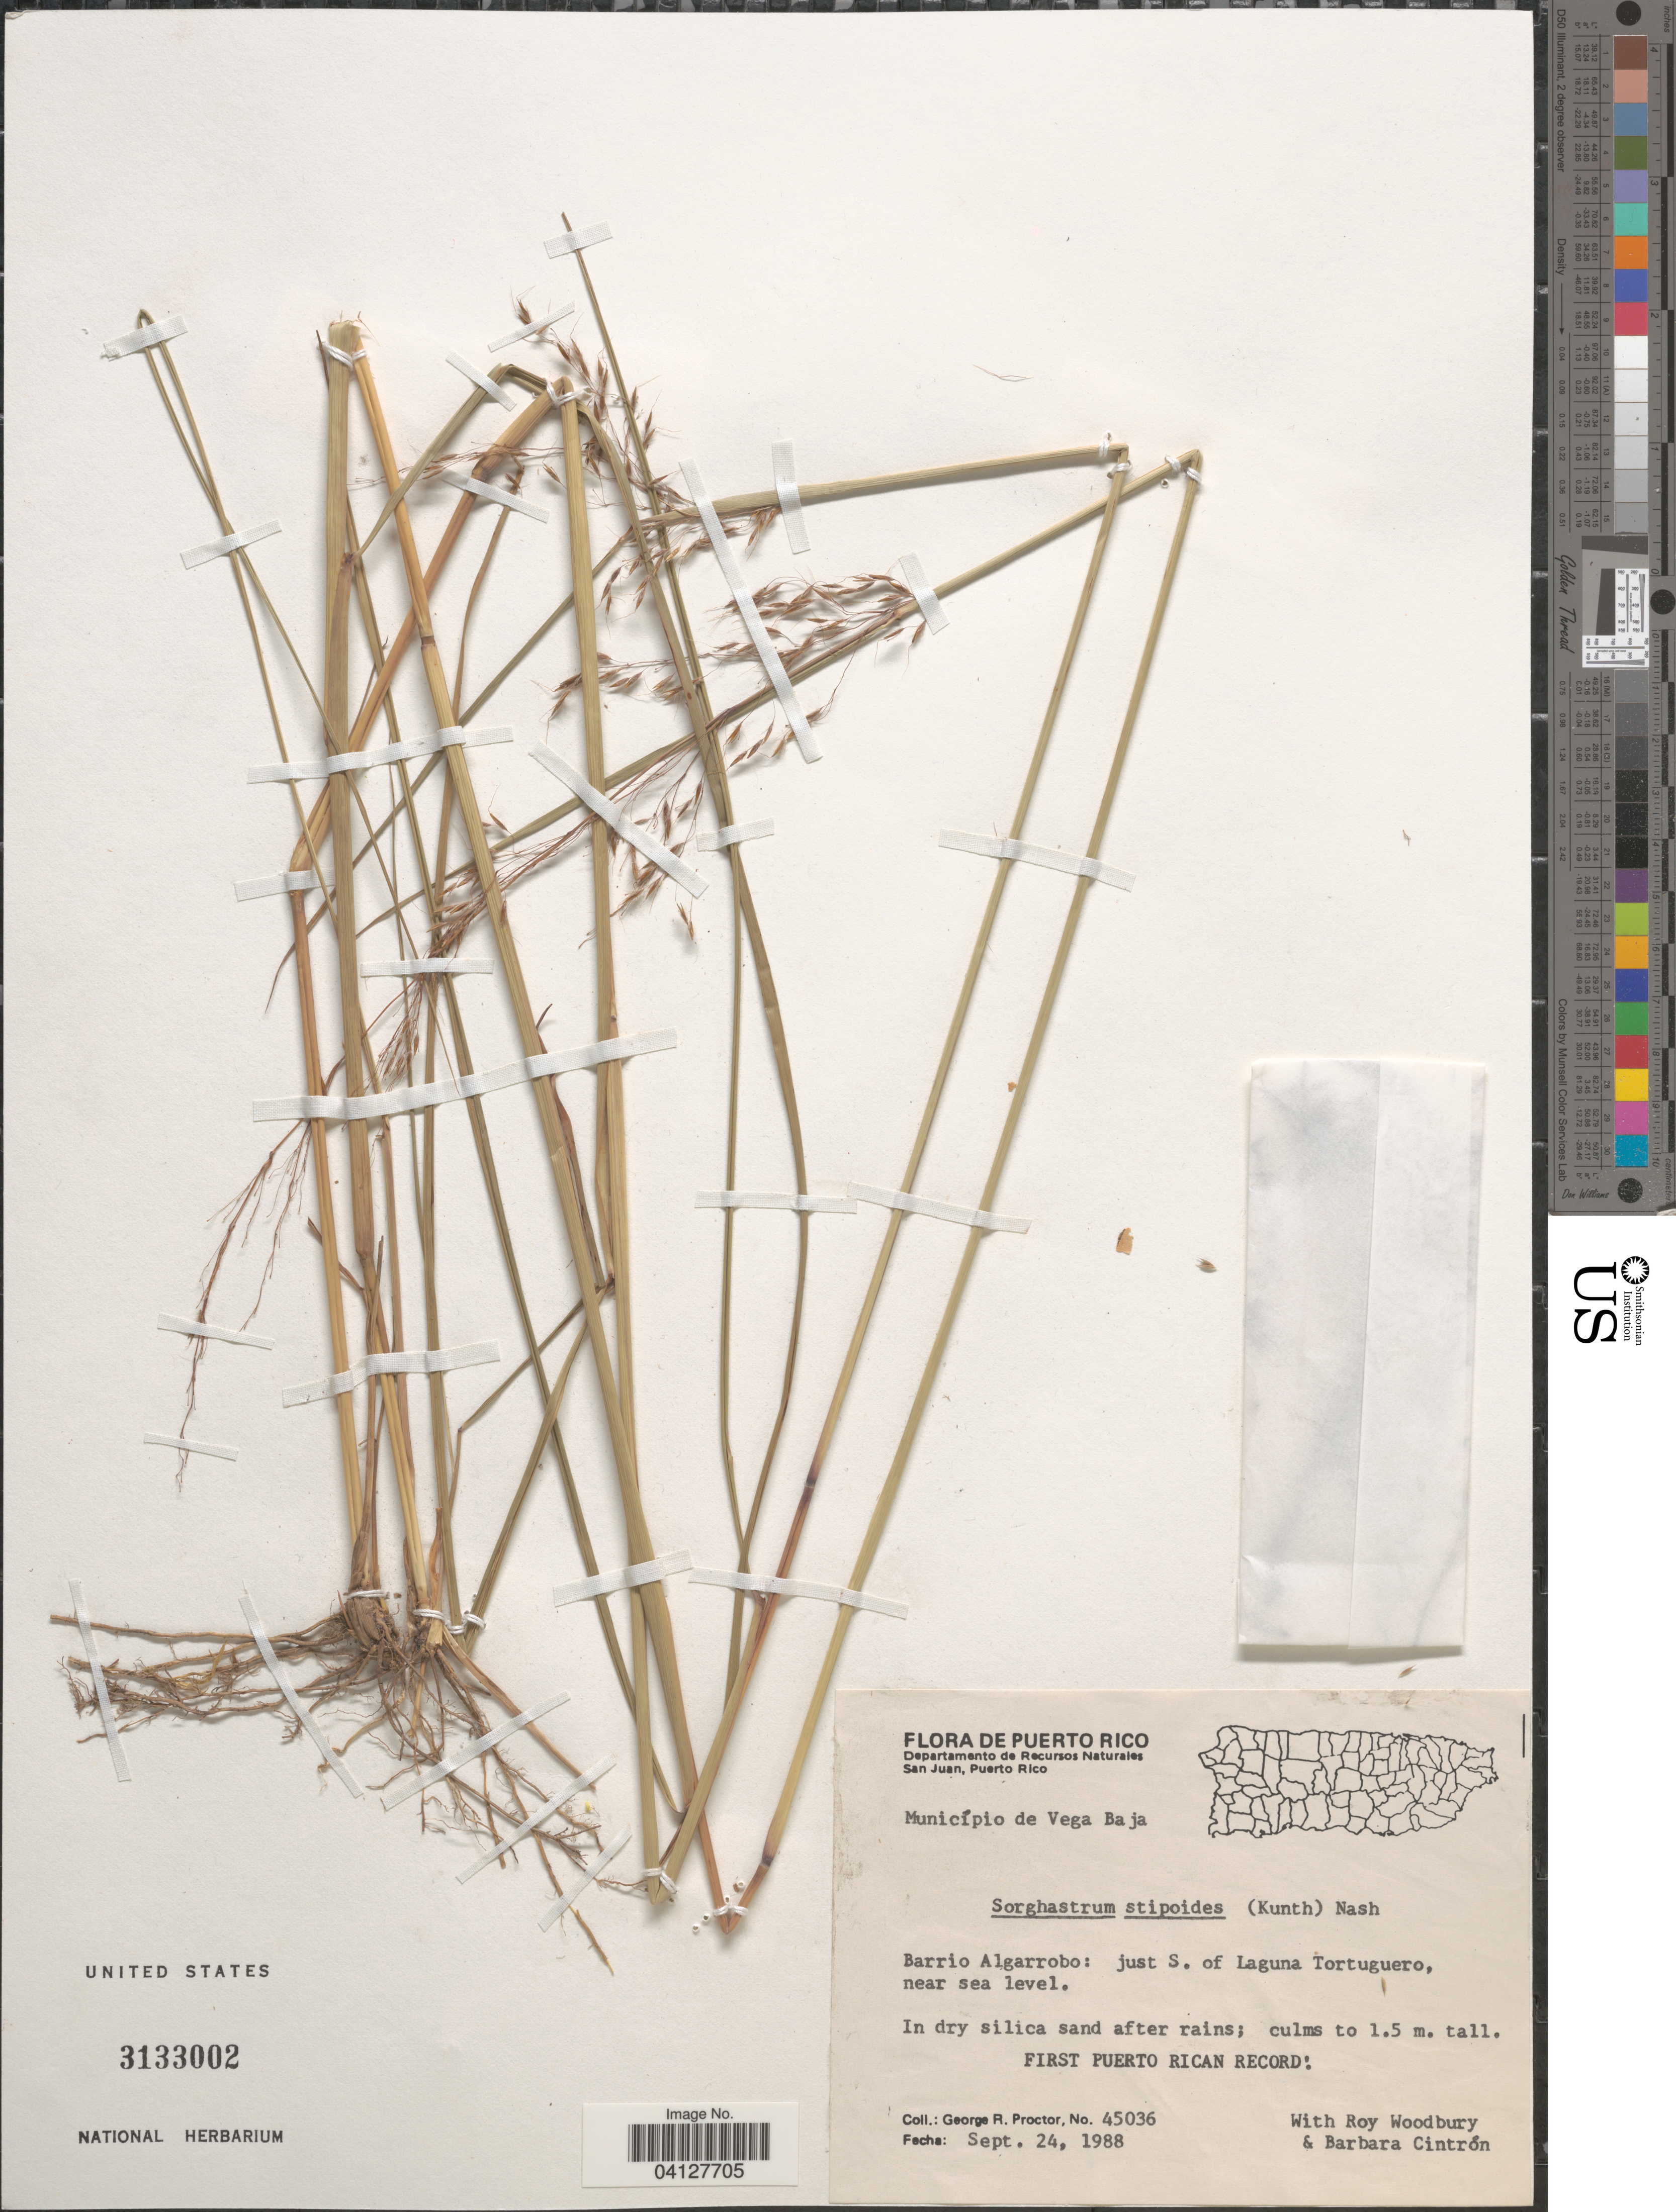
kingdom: Plantae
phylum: Tracheophyta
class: Liliopsida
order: Poales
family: Poaceae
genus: Sorghastrum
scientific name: Sorghastrum stipoides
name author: (Kunth) Nash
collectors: G. Proctor, R. Woodbury & B. Cintrón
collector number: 45036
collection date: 1988-09-24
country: Puerto Rico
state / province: Vega Baja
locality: Município de Vega Baja. Barrio Algarrobo: just S. of Laguna Tortuguero.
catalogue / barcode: US 3133002